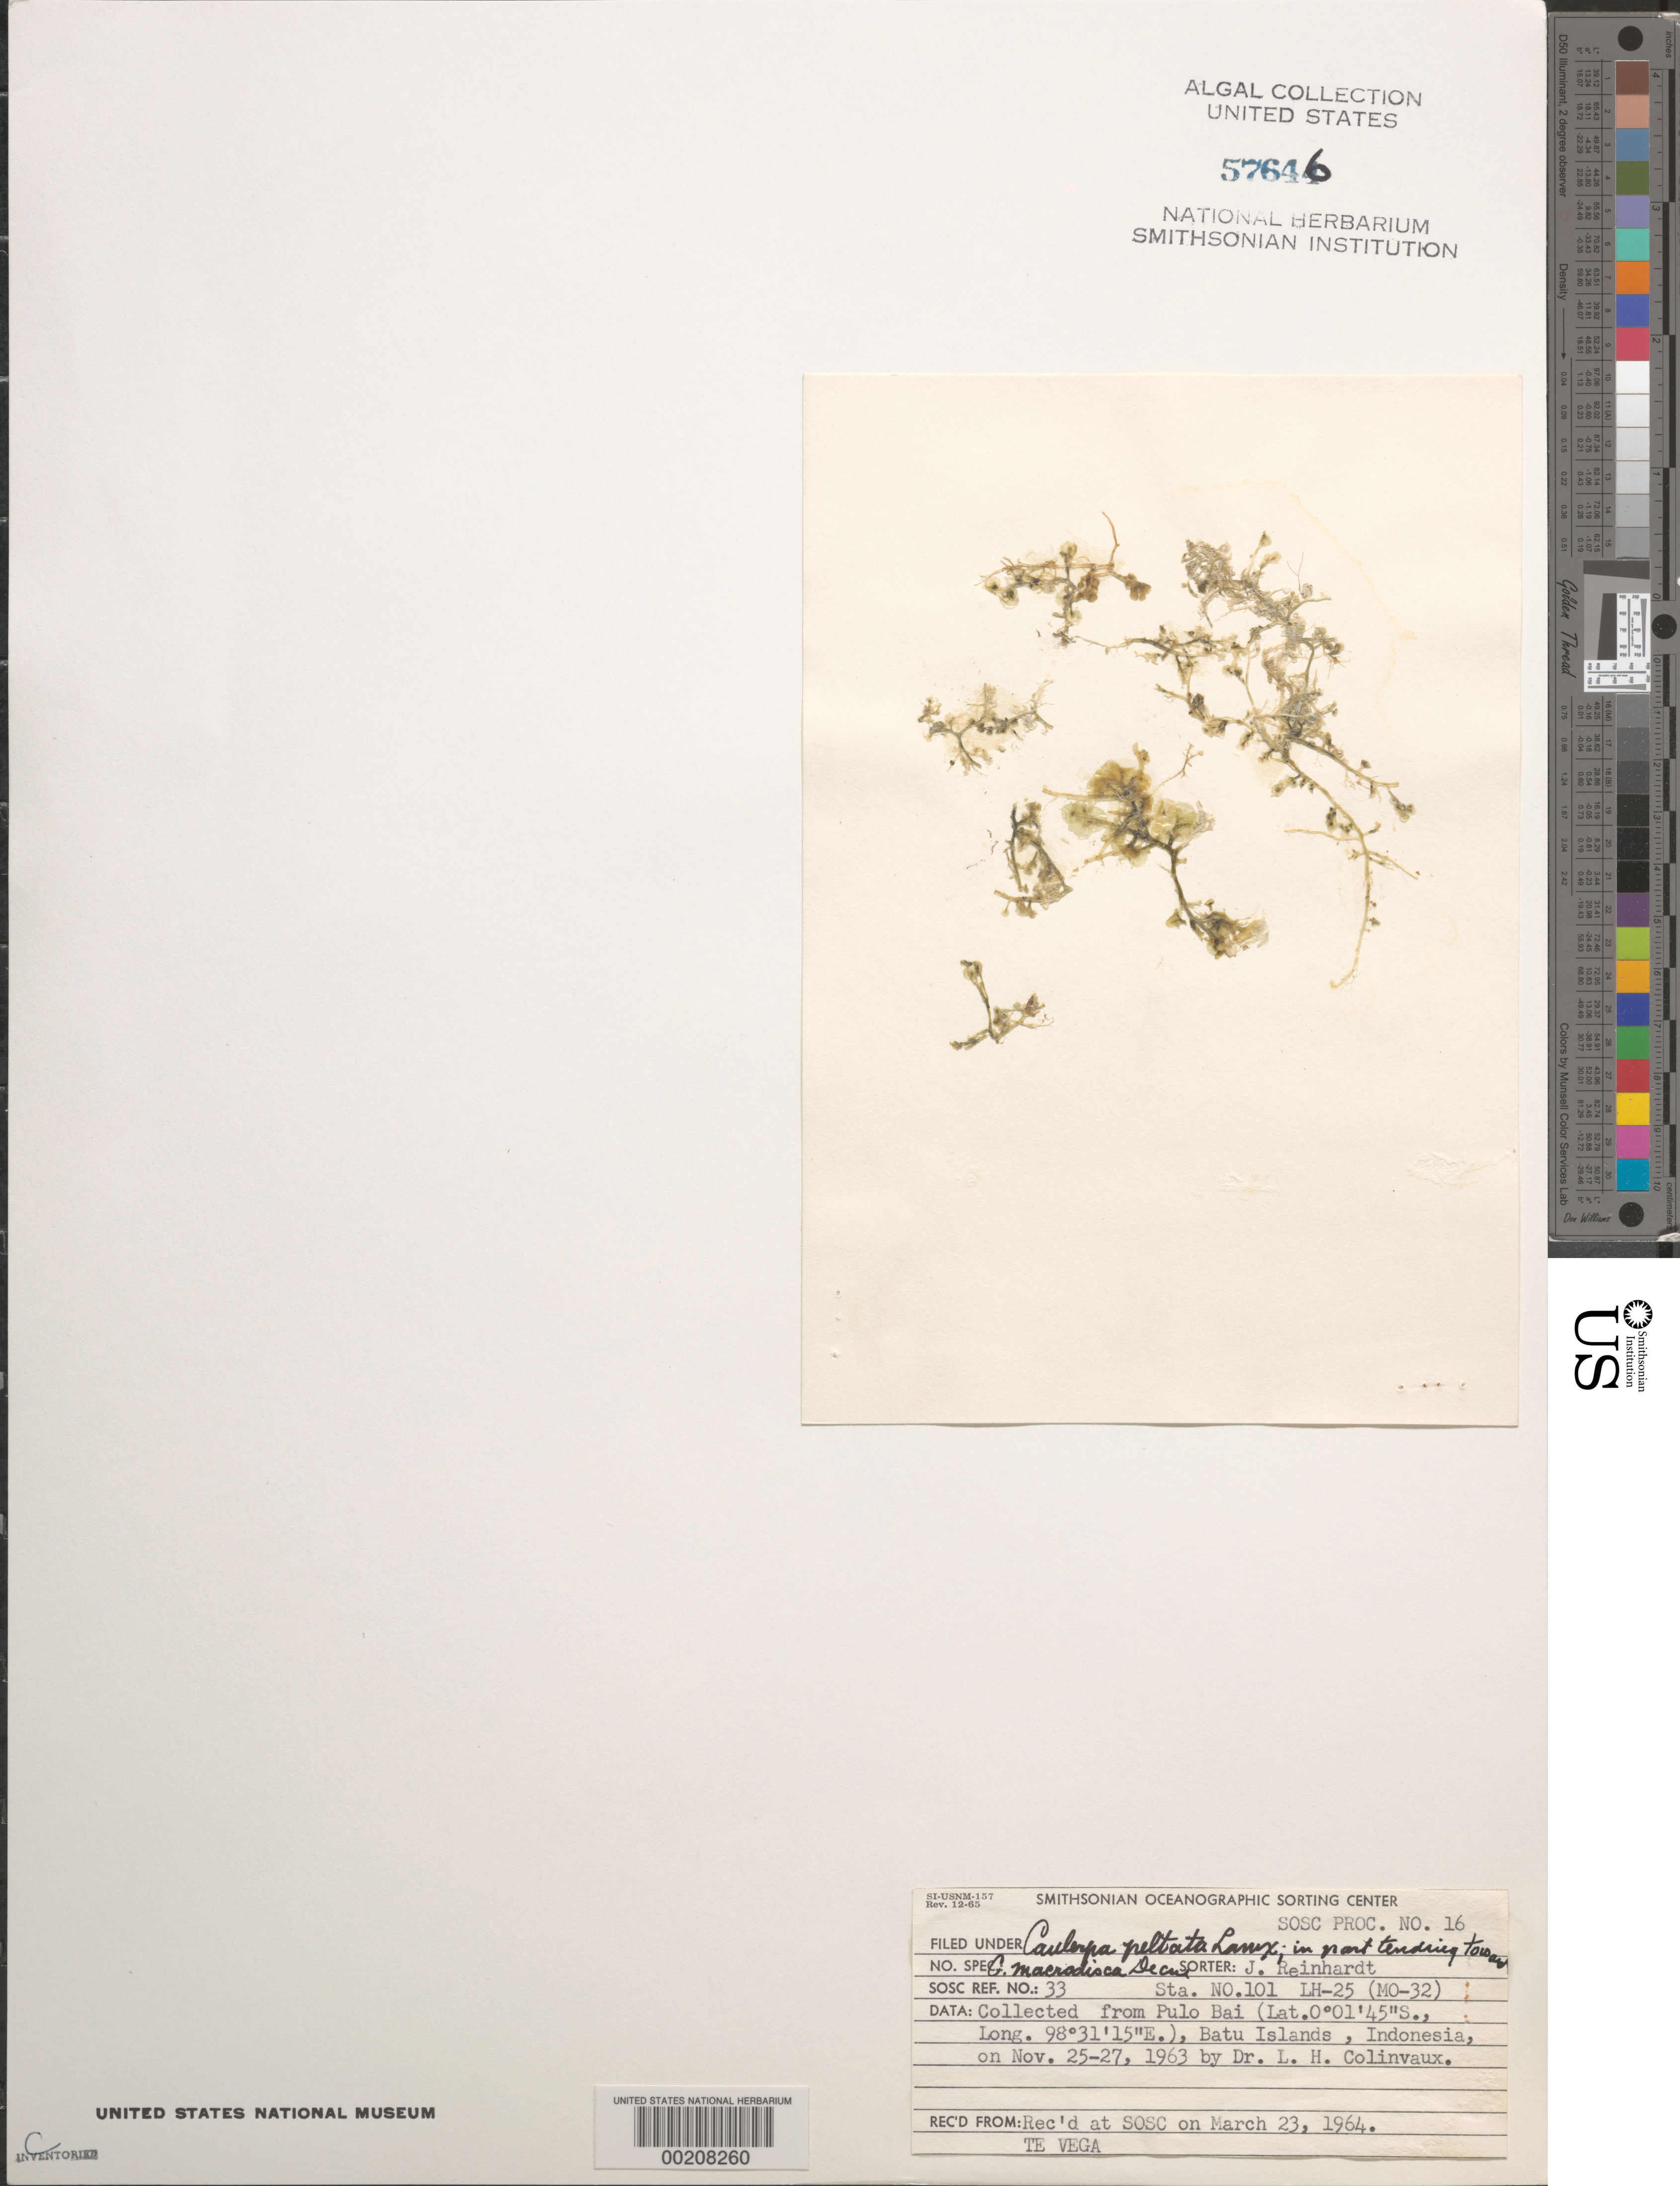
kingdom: Plantae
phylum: Chlorophyta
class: Ulvophyceae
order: Cladophorales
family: Cladophoraceae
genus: Cladophora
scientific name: Cladophora glomerata var. crassior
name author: (C. Agardh) C. Hoek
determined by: Algae name updating Project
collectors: L. Hillis-Colinvaux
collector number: LH-25 & MO-32 & STATION 101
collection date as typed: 25 Nov 1963 TO 27 Nov 1963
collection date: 1963-11-25/1963-11-27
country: Indonesia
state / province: Sumatra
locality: Pulo bai, batu islands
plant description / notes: Te Vega Cruise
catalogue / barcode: US 57646